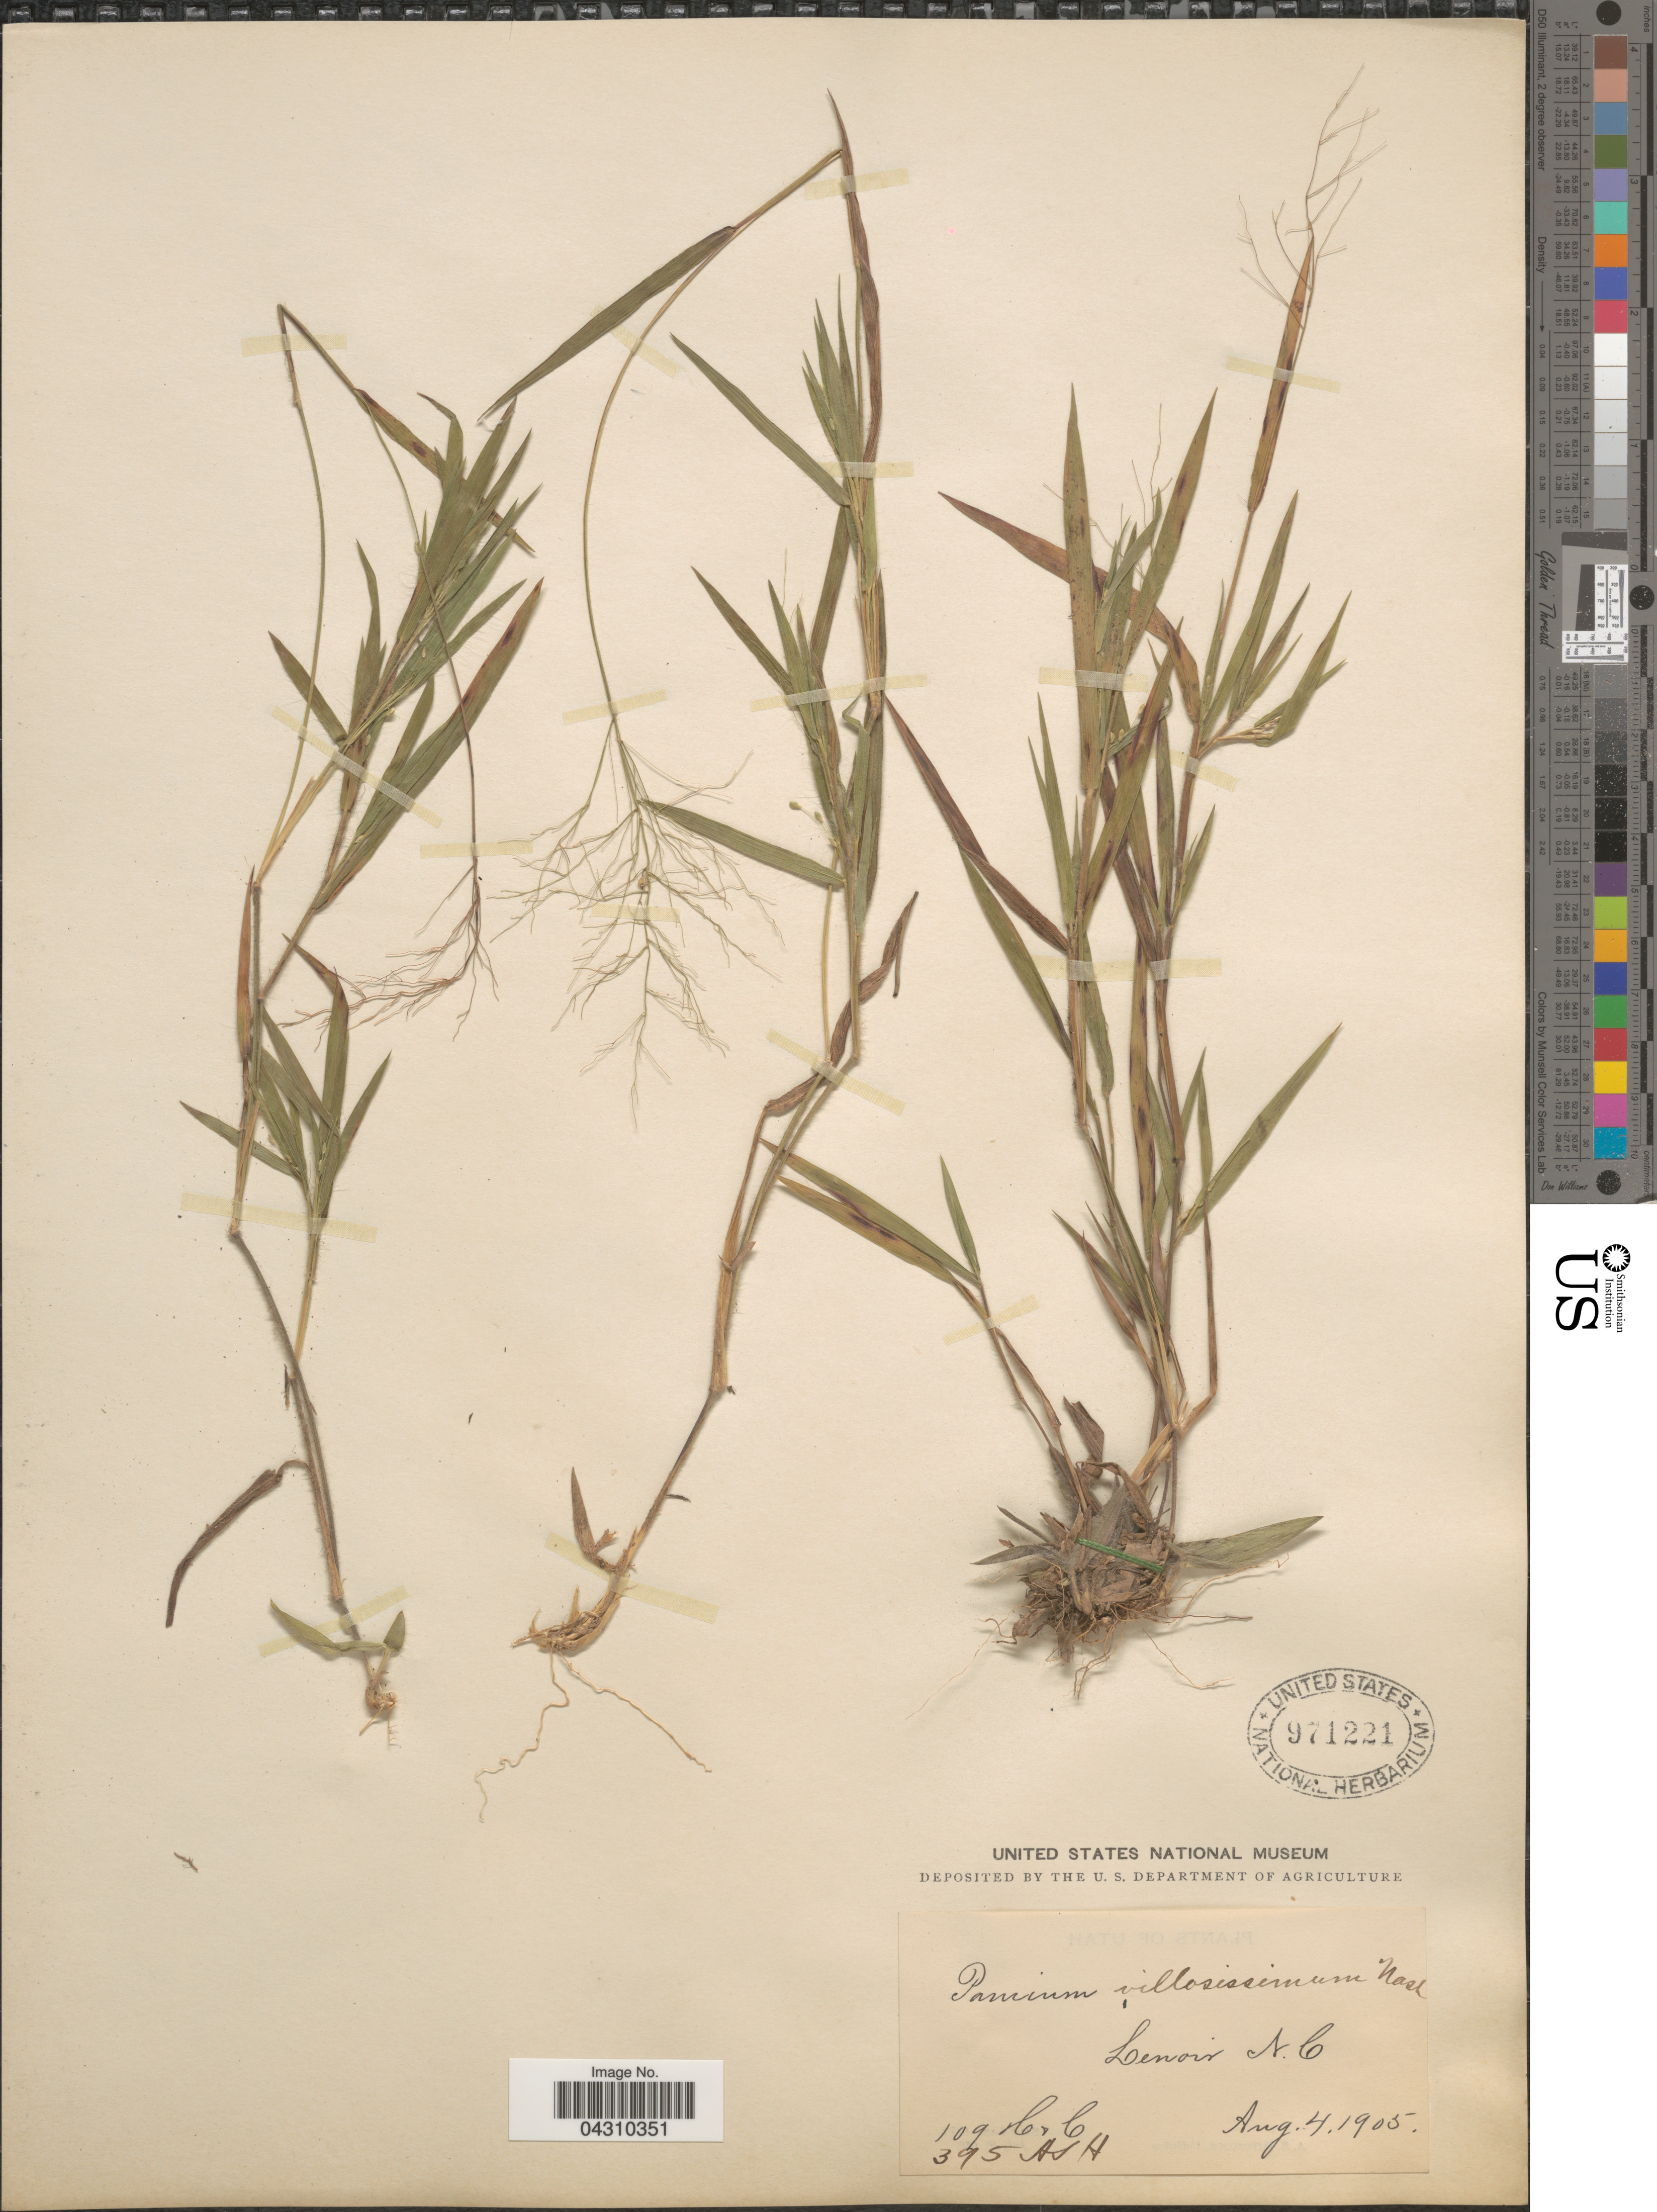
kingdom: Plantae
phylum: Tracheophyta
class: Liliopsida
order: Poales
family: Poaceae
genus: Dichanthelium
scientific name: Dichanthelium acuminatum var. acuminatum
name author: (Sw.) Gould & C.A. Clark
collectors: H. C. & A. H.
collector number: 109/395?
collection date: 1905-08-04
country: United States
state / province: North Carolina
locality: Lenoir.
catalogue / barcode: US 971221